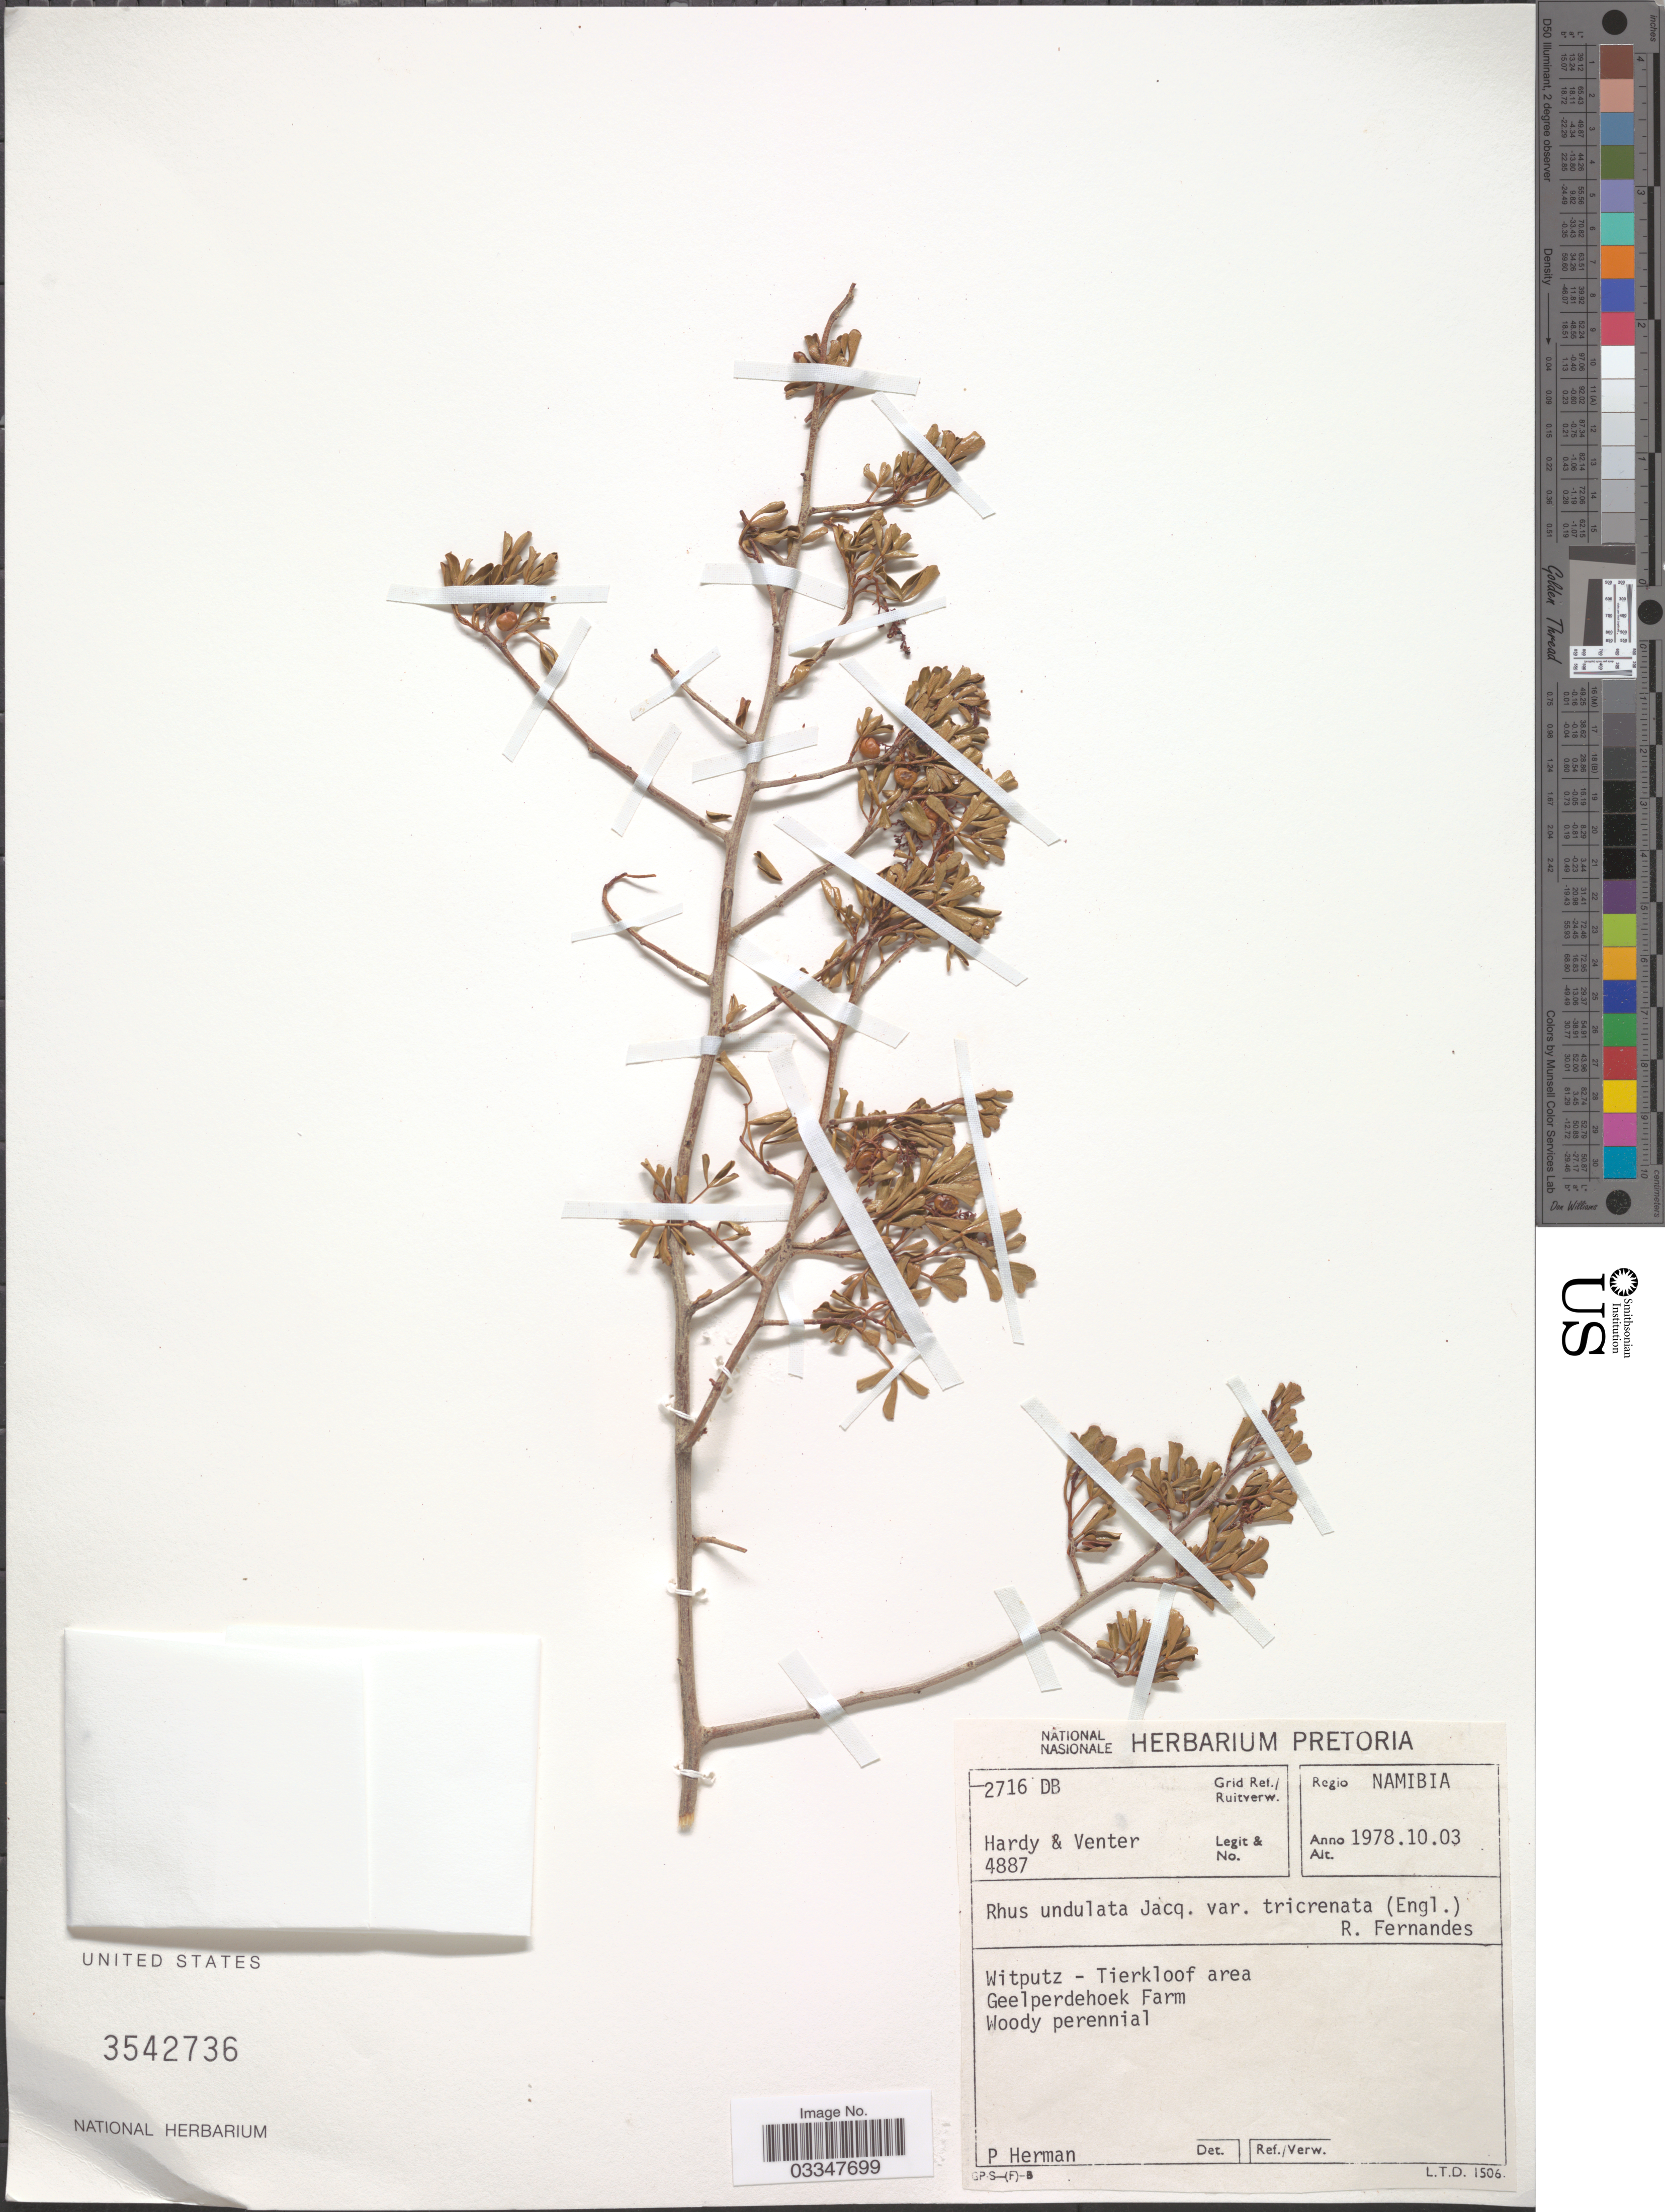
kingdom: Plantae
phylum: Tracheophyta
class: Magnoliopsida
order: Sapindales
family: Anacardiaceae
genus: Rhus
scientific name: Rhus undulata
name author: Jacq.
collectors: -. Hardy & -. Venter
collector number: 4887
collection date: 1978-10-03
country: Namibia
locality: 2716 DB Grid Ref./Ruitverw. Regio Namibia. Witputz - Tierkloof area. Geelperdehoek Farm.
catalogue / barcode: US 3542736